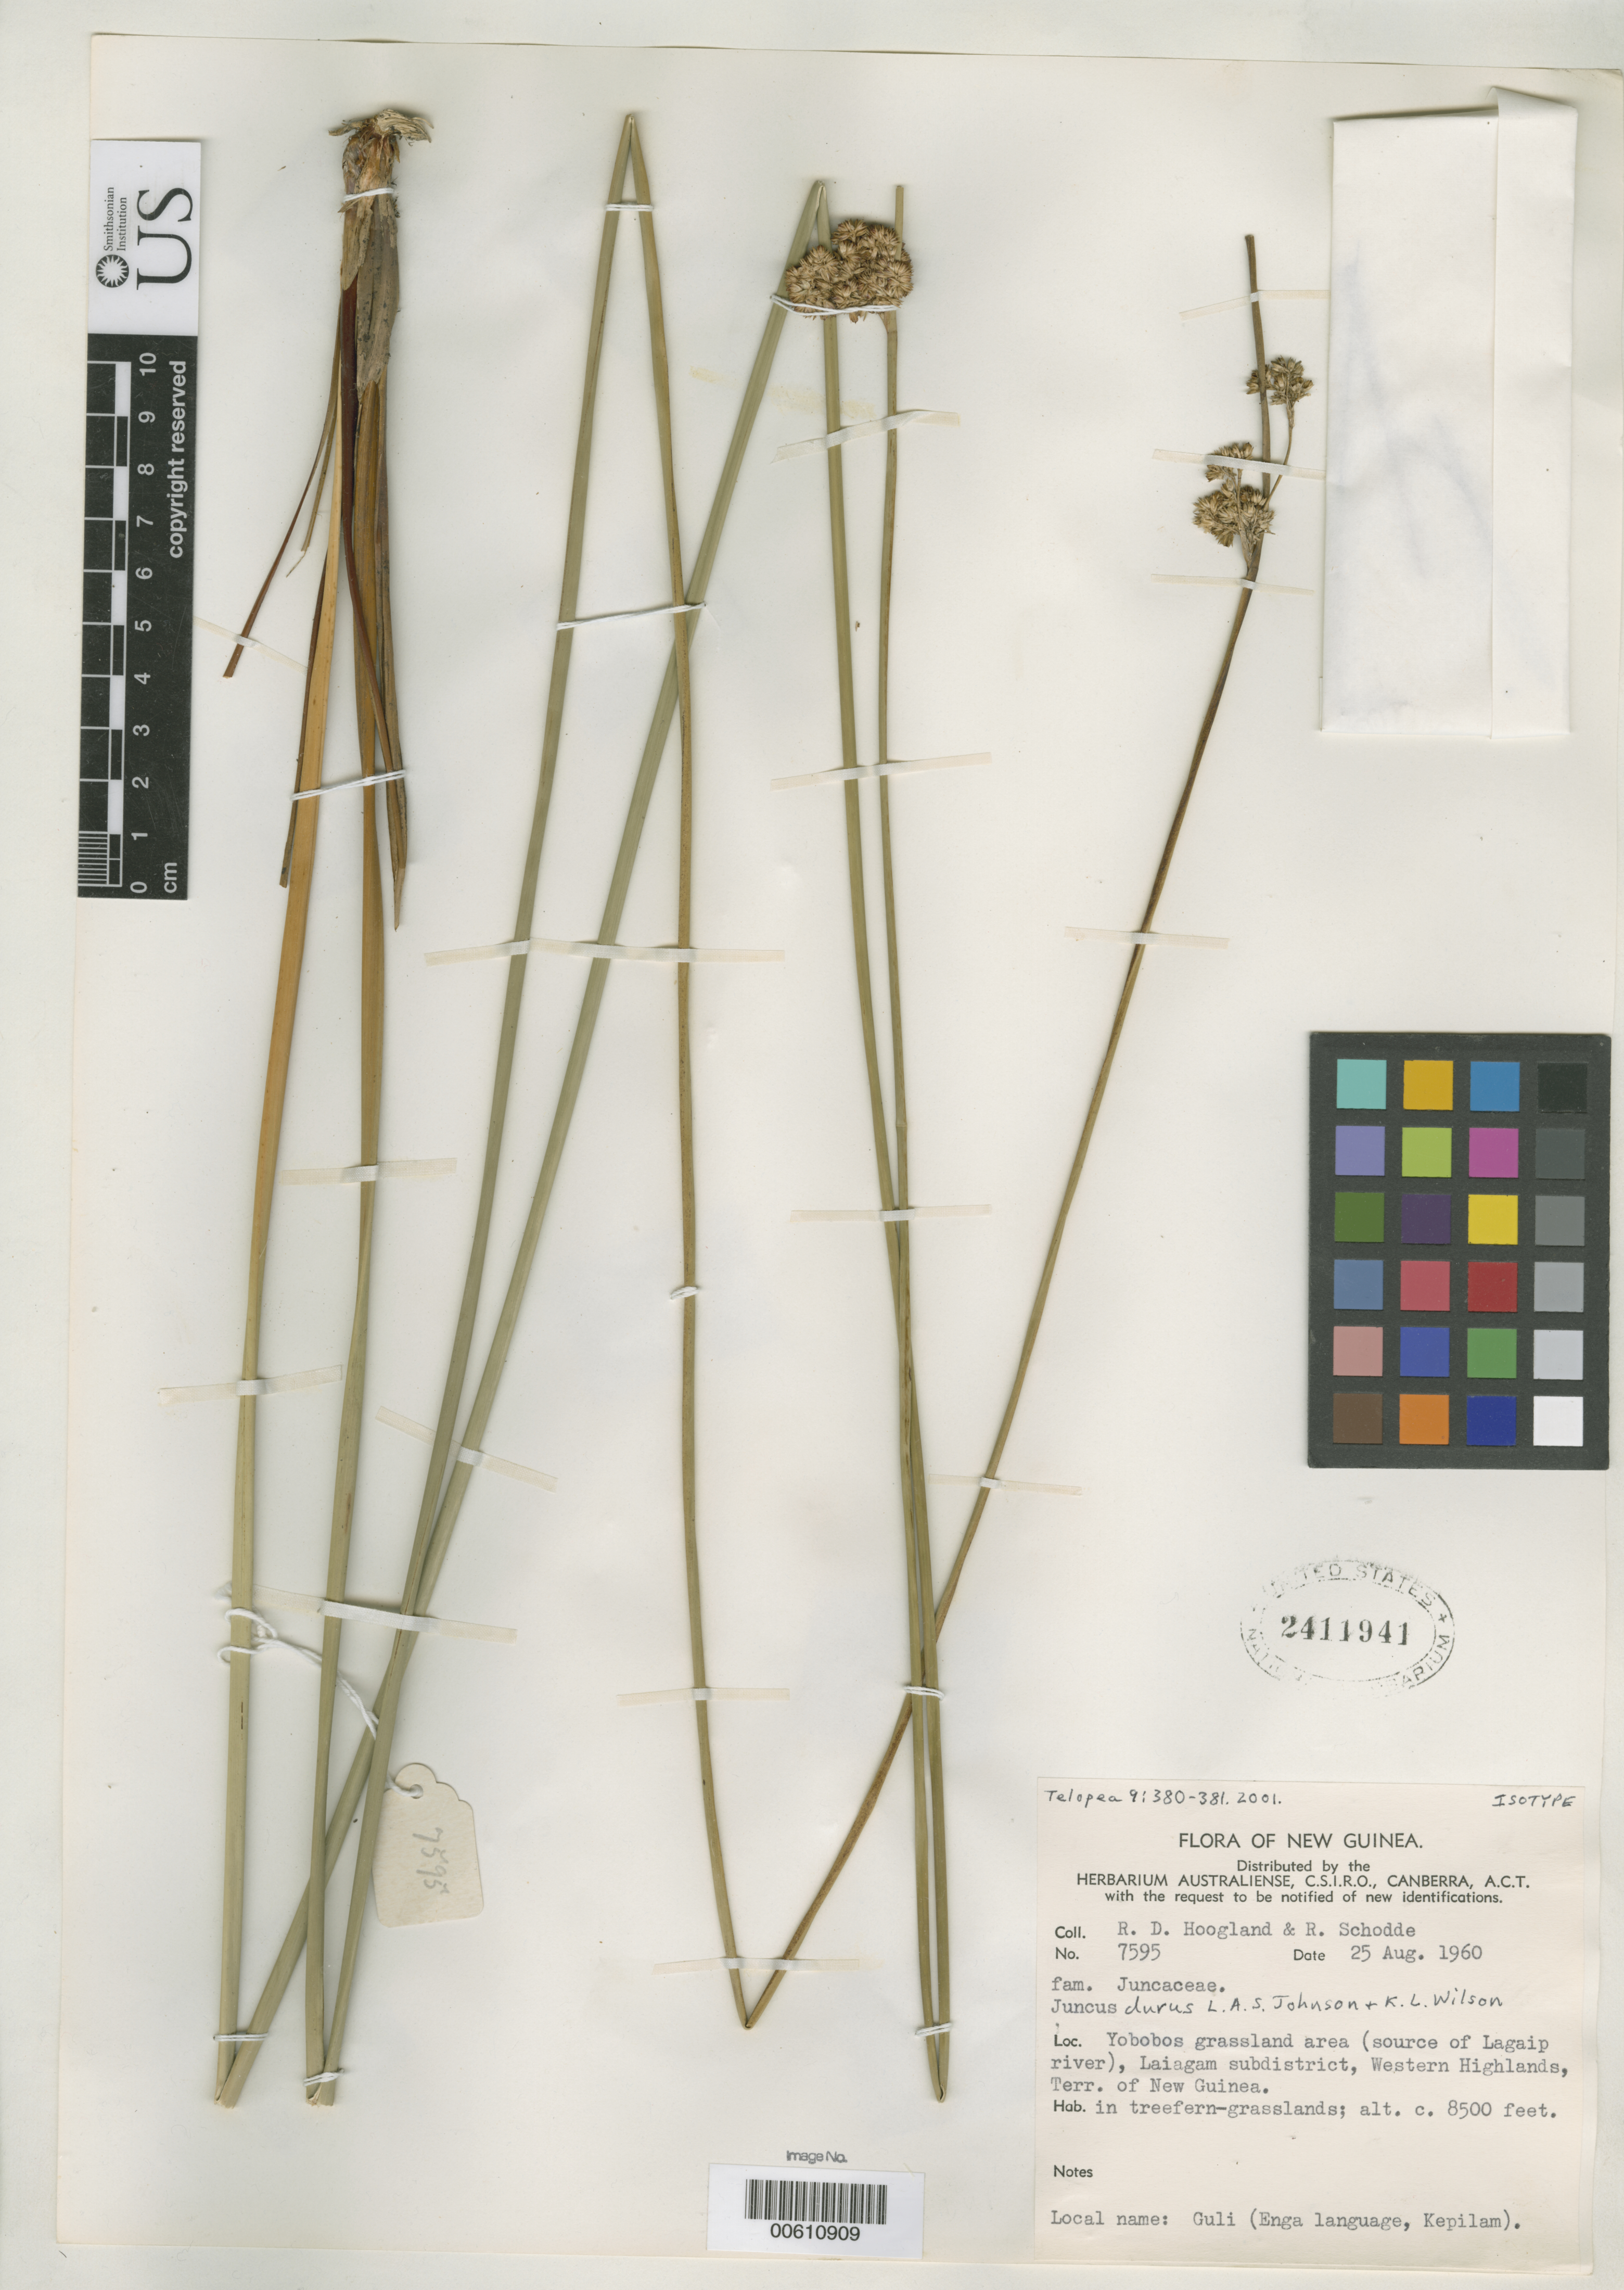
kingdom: Plantae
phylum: Tracheophyta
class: Liliopsida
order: Poales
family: Juncaceae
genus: Juncus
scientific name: Juncus durus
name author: L.A.S. Johnson & K.L. Wilson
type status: Isotype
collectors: R. D. Hoogland & R. Schodde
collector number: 7595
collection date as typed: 25 Aug 1960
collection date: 1960-08-25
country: Papua New Guinea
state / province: Enga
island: New Guinea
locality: Laiagam Sub dist., Lagaip River.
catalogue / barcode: US 2411941